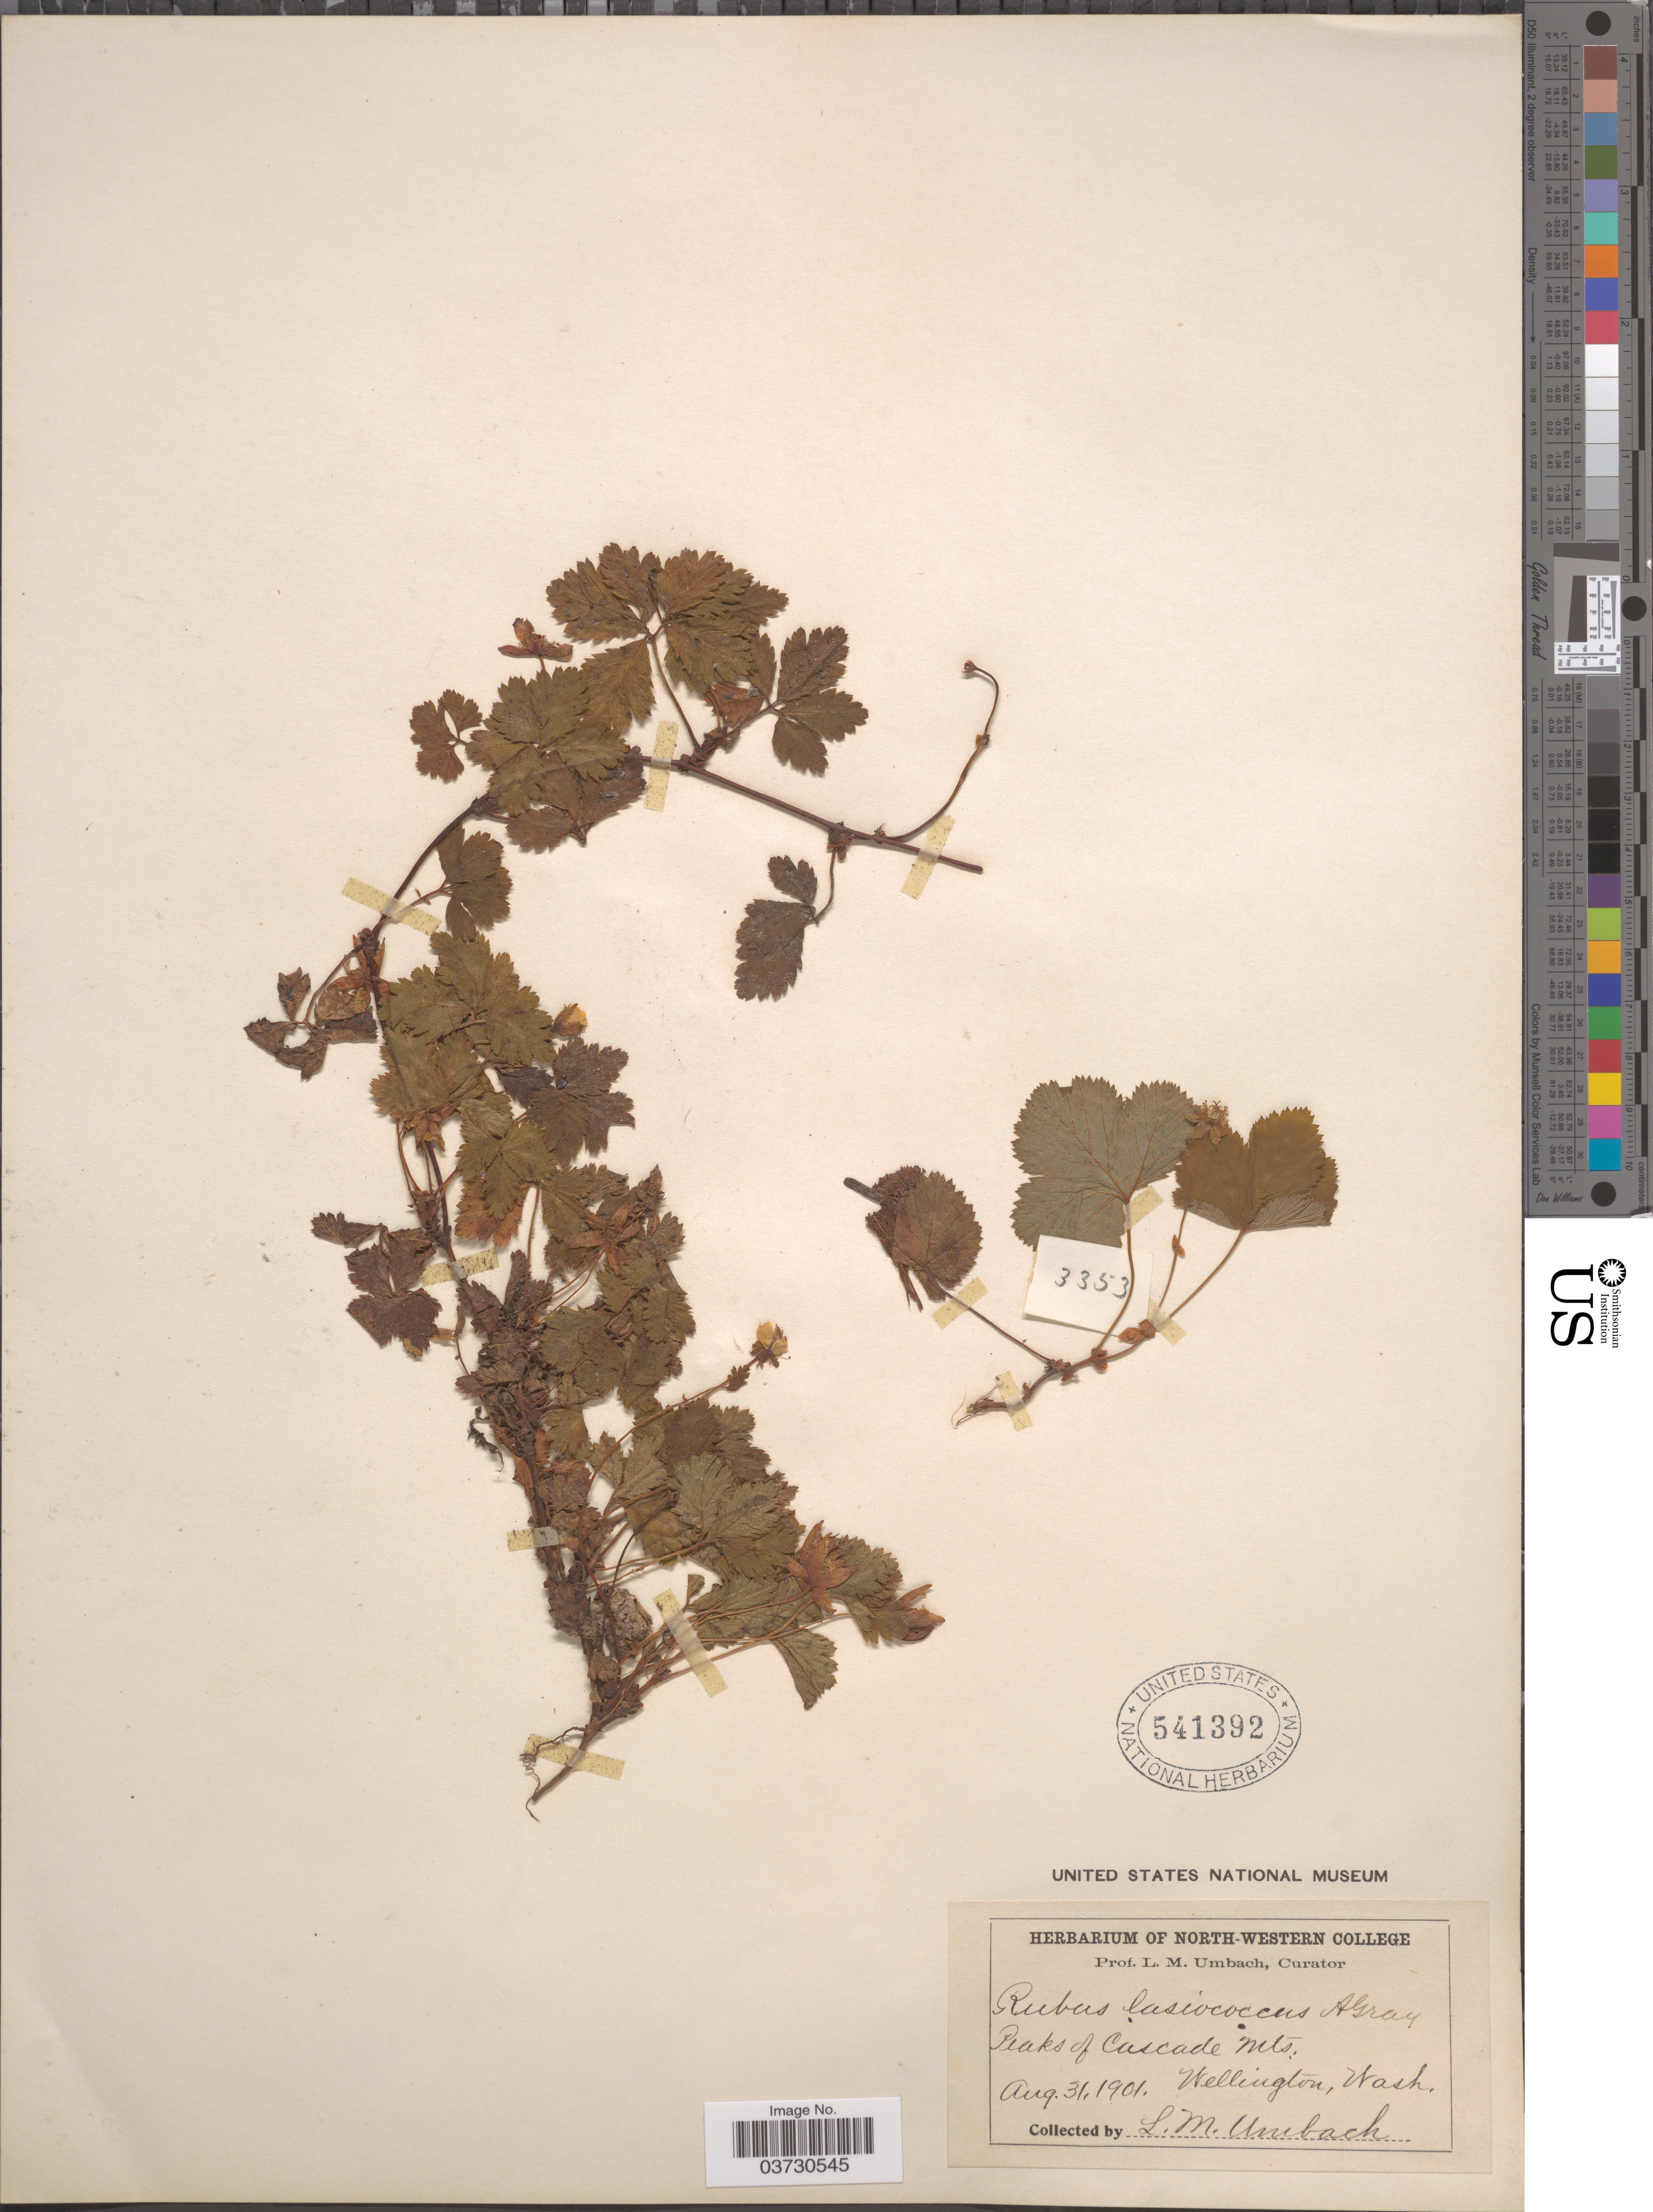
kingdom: Plantae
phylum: Tracheophyta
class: Magnoliopsida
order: Rosales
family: Rosaceae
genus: Rubus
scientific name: Rubus lasiococcus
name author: A. Gray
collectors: L. M. Umbach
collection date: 1901-08-31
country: United States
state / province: Washington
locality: Peaks of Cascade Mts. Wellington.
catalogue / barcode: US 541392